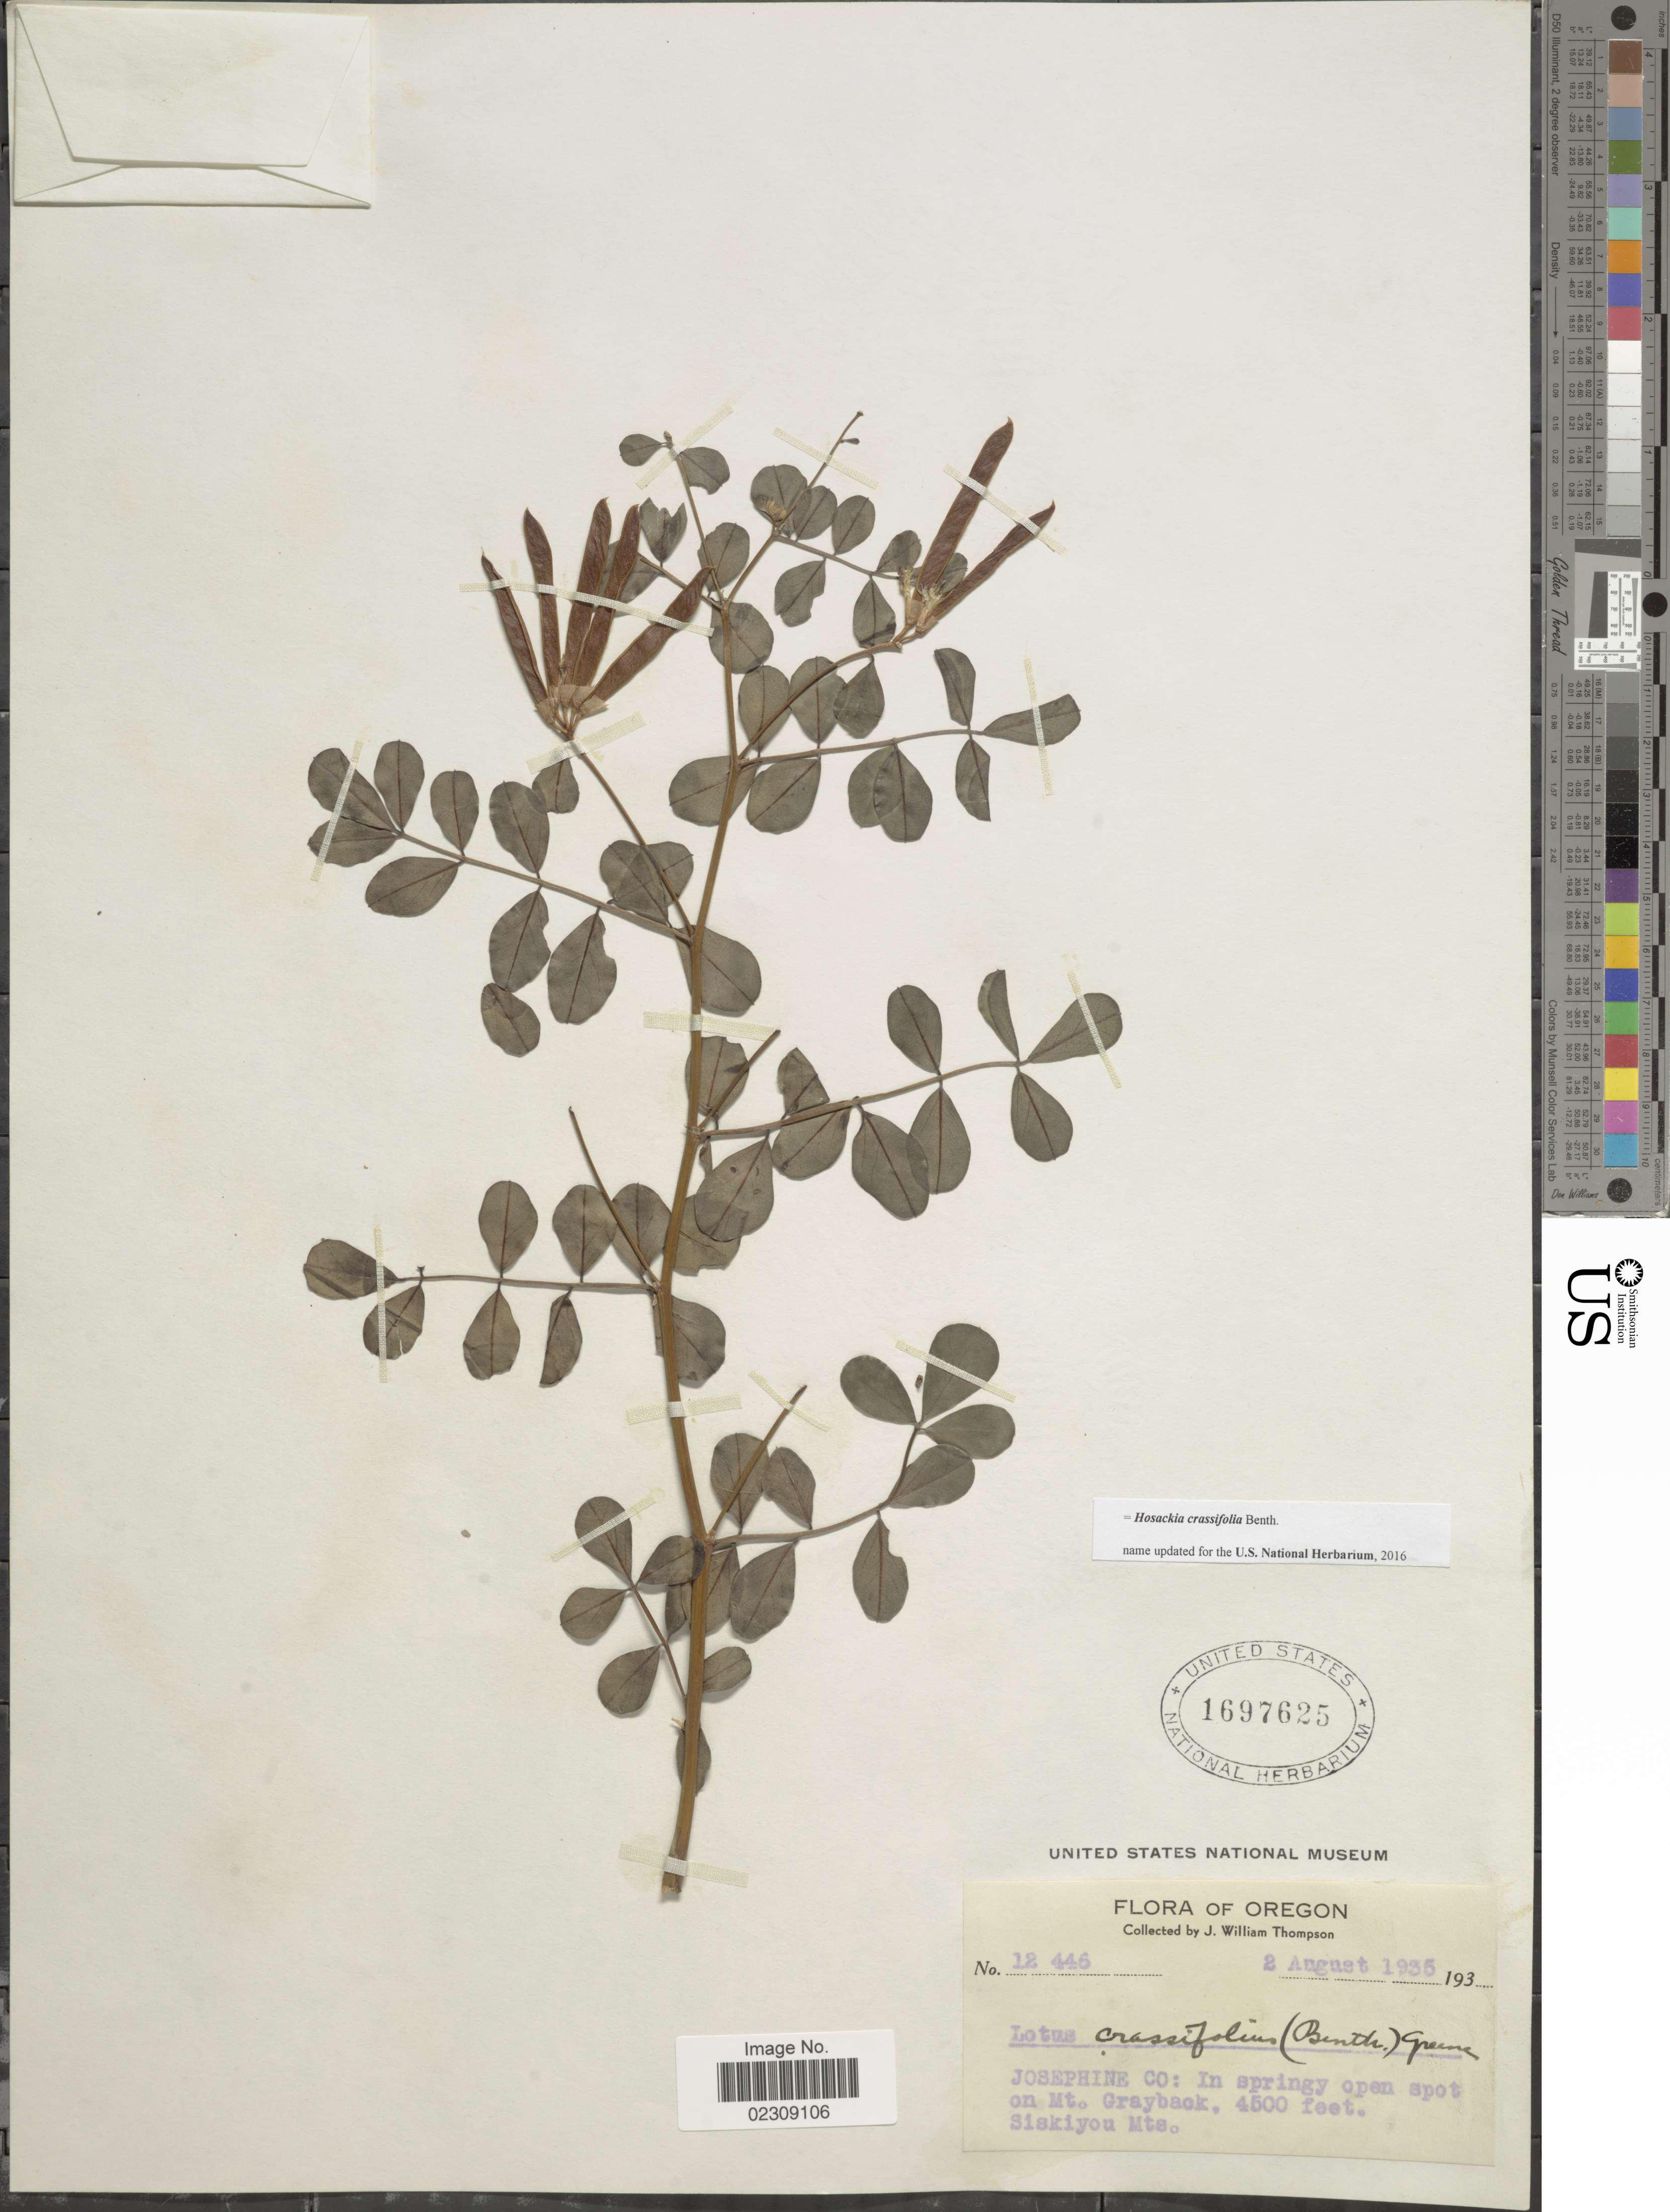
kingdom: Plantae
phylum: Tracheophyta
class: Magnoliopsida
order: Fabales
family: Fabaceae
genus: Hosackia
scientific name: Hosackia crassifolia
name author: Benth.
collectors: J. W. Thompson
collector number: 12446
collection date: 1935-08-02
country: United States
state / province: Oregon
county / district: Josephine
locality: Josephine Co: Mt. Grayback, Siskiyou Mts.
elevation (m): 1372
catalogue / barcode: US 1697625